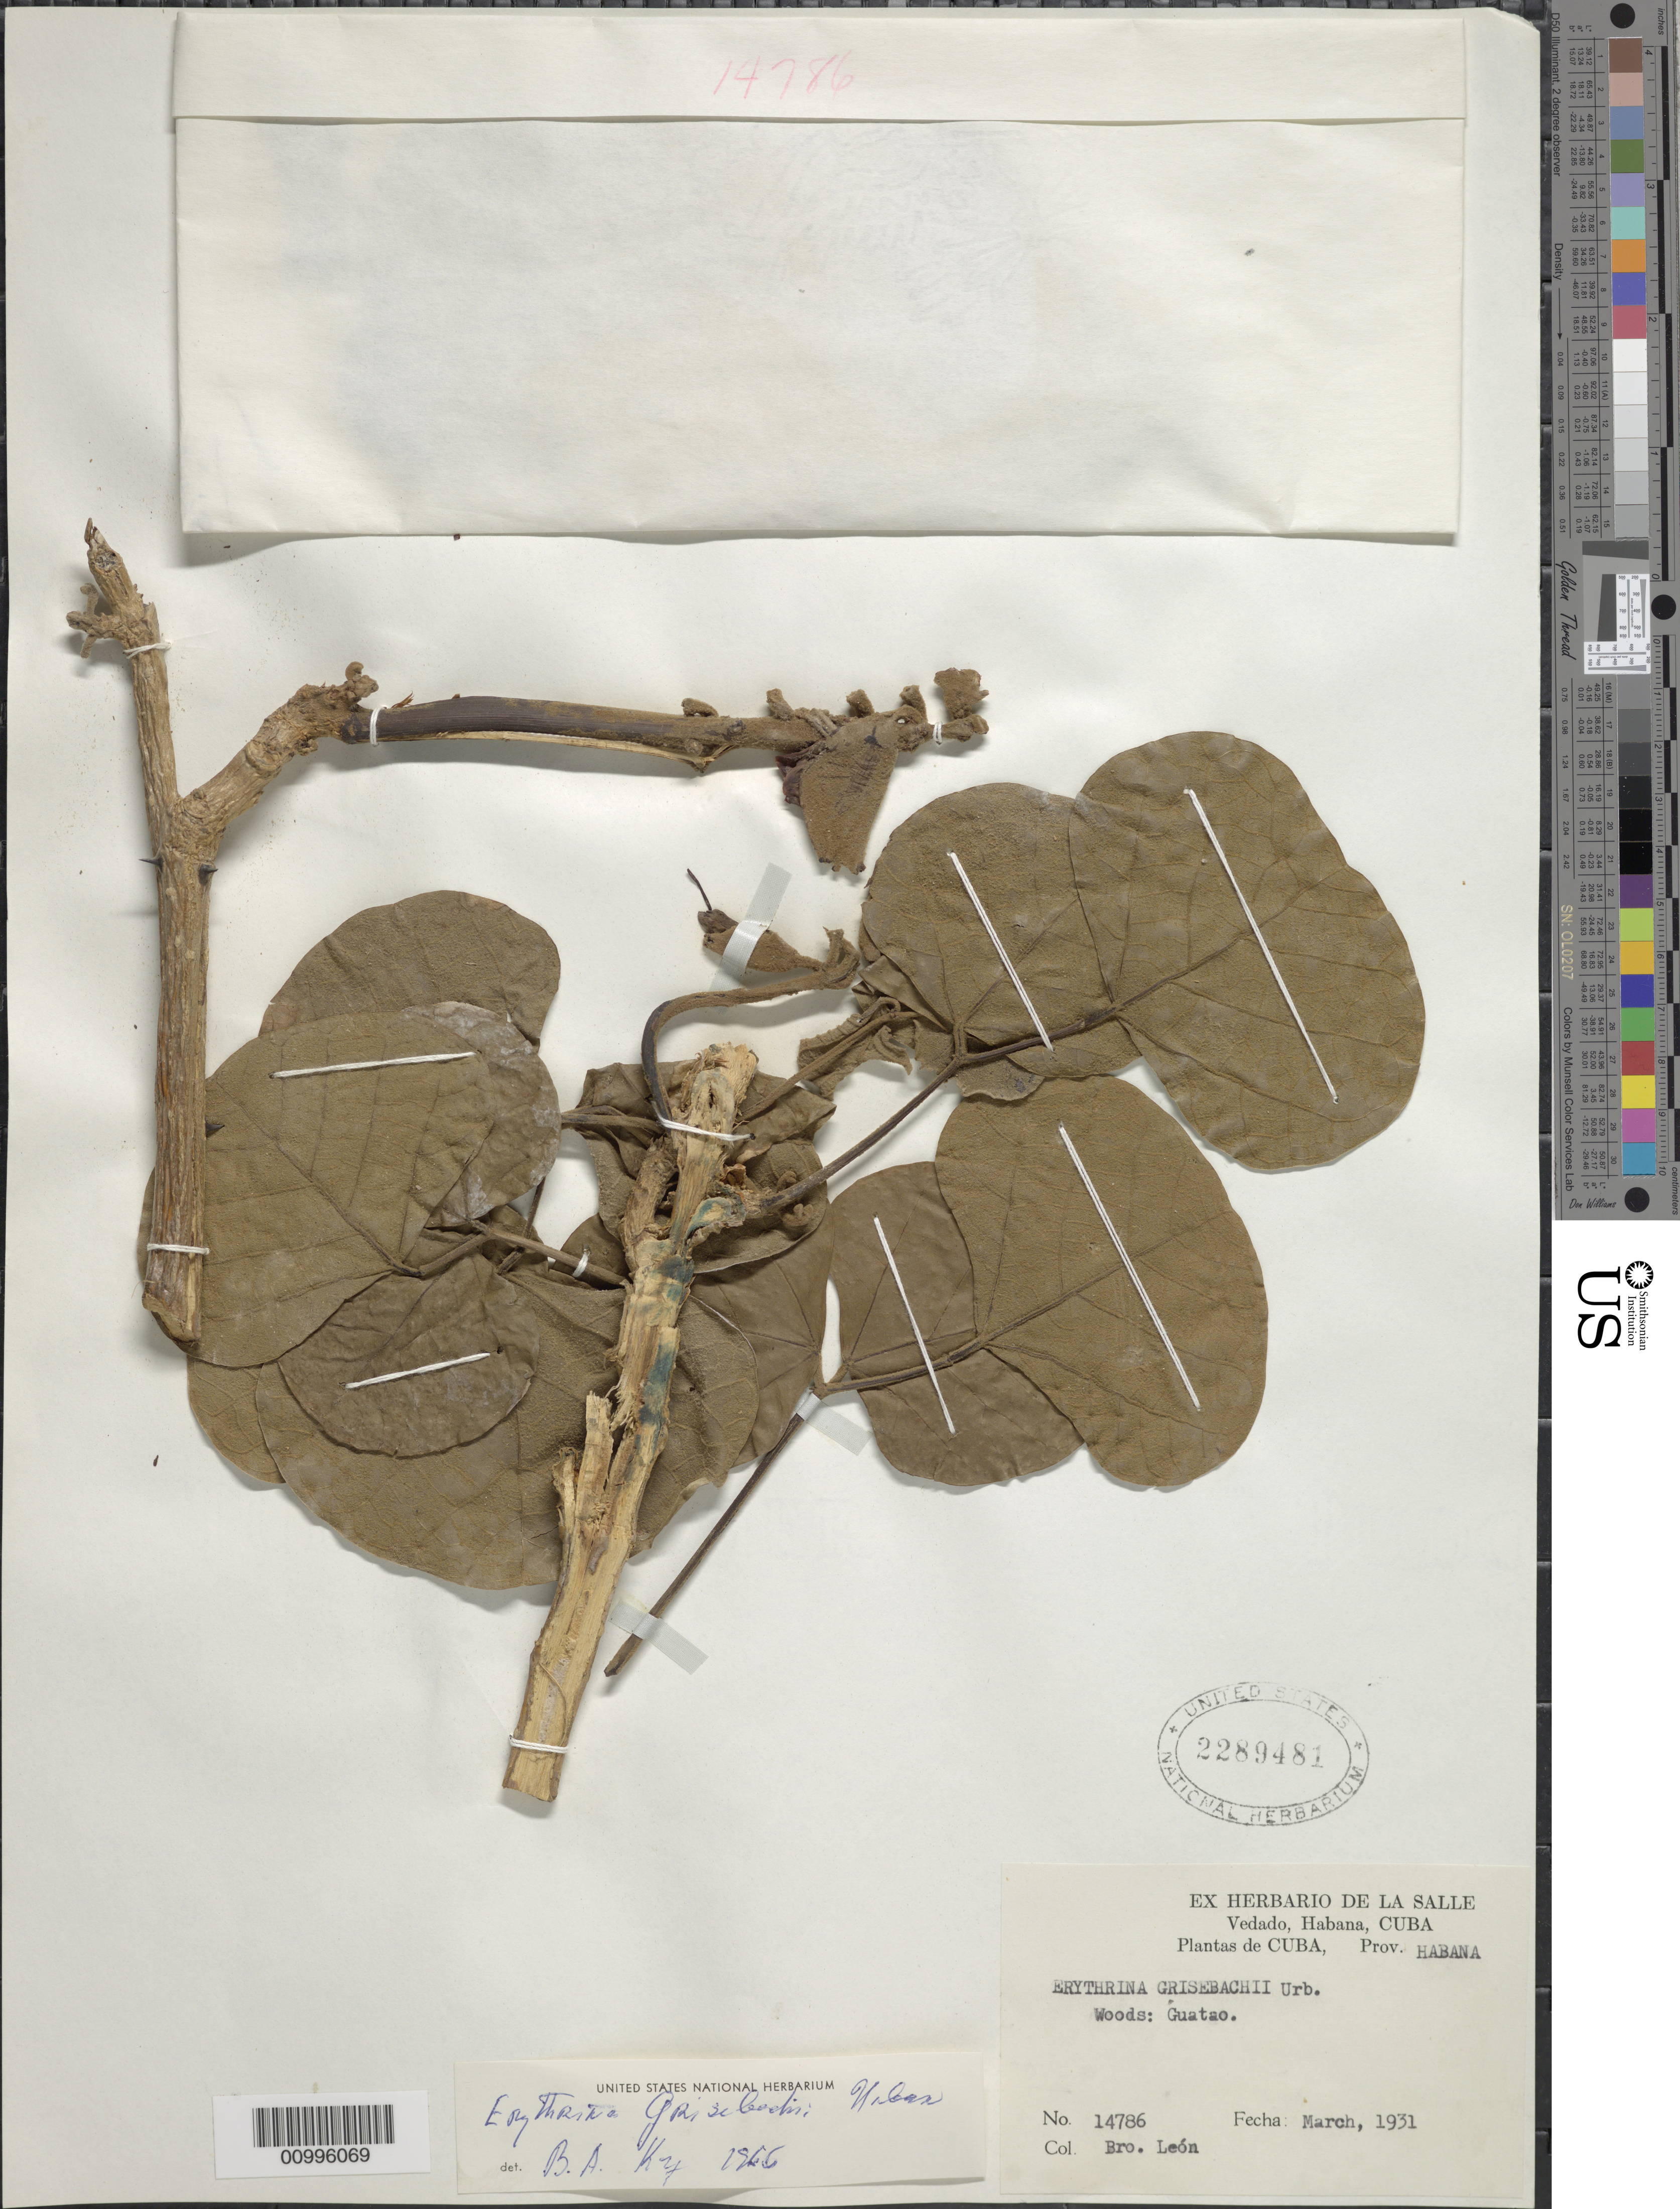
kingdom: Plantae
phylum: Tracheophyta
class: Magnoliopsida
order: Fabales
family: Fabaceae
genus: Erythrina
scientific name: Erythrina grisebachii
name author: Urb.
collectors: Bro. León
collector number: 14786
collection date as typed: Mar 1931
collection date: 1931-03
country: Cuba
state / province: La Habana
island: Cuba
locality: Woods; Guatao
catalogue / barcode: US 2289481